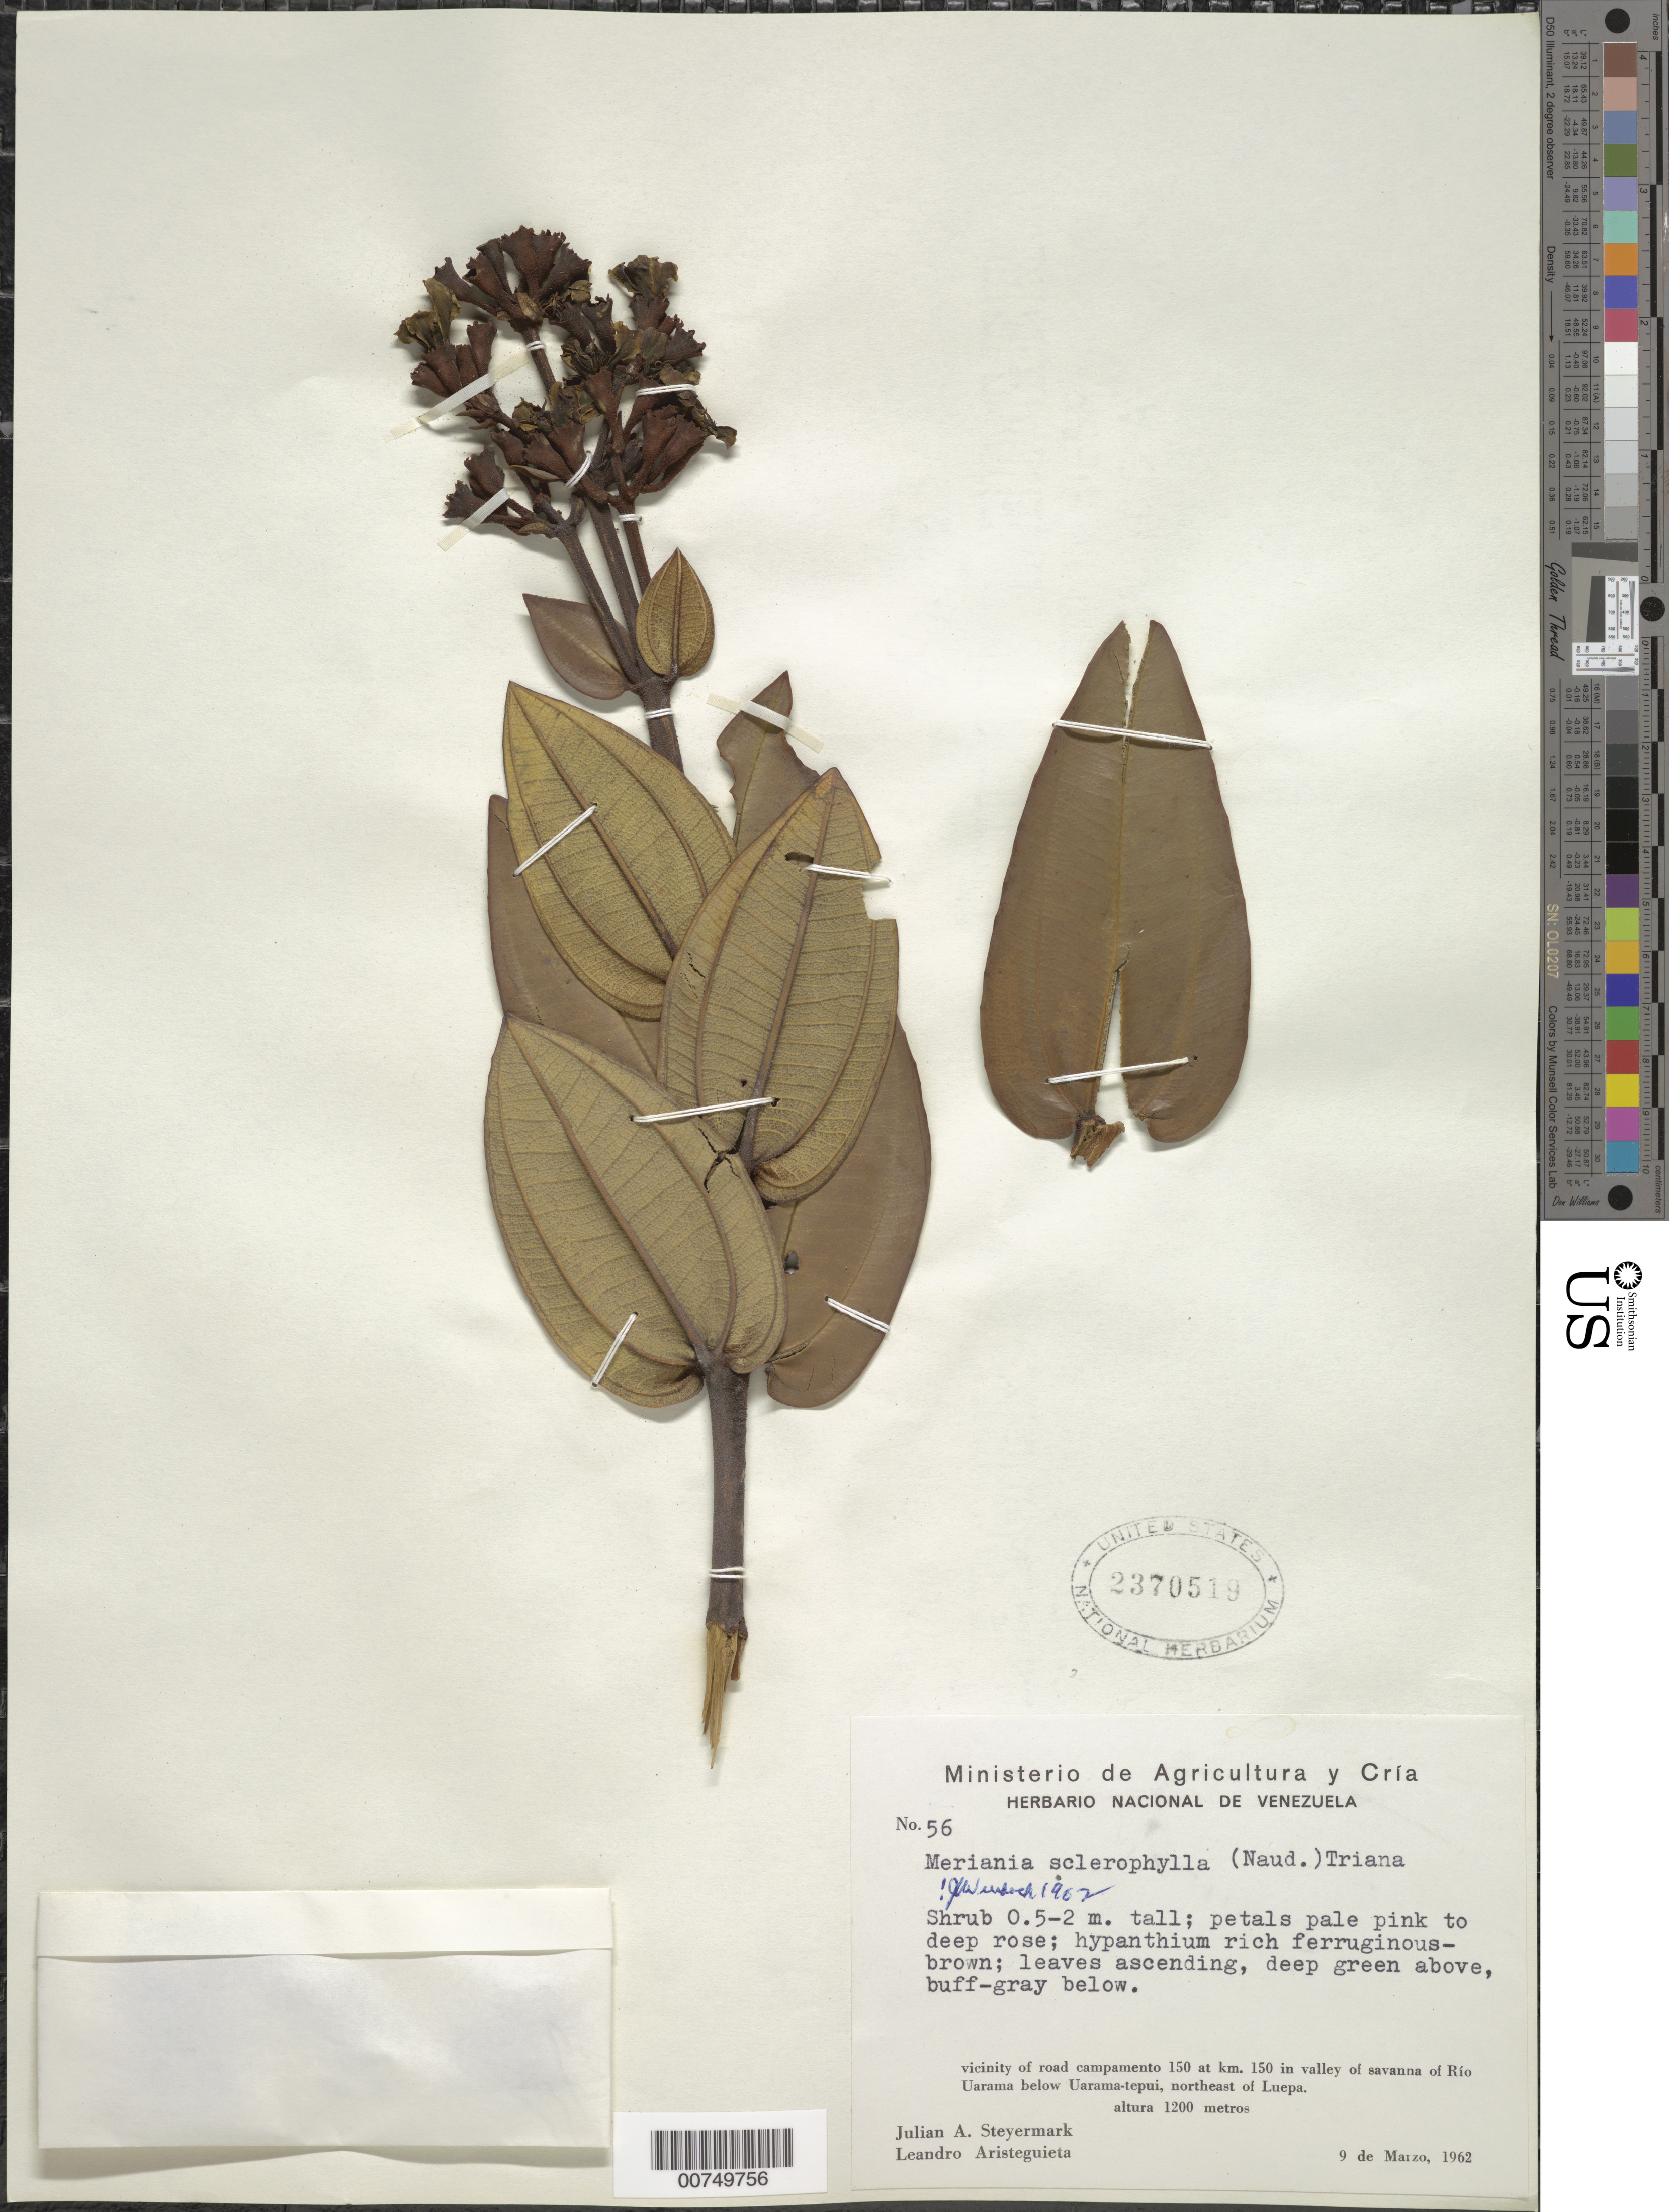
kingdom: Plantae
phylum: Tracheophyta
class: Magnoliopsida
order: Myrtales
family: Melastomataceae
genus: Meriania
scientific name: Meriania sclerophylla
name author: Triana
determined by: Wurdack, John J., (US), US (UNITED STATES)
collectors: J. Steyermark & L. Aristeguieta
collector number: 62 56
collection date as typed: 9-Mar-62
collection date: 1962-03-09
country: Venezuela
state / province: Bolívar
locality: Río Uarama below Uarama-tepuí, vic of Campamento 150 at km 150 in valley of savanna, NE of Luepa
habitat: Vic. of road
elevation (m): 1200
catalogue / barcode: US 2370519